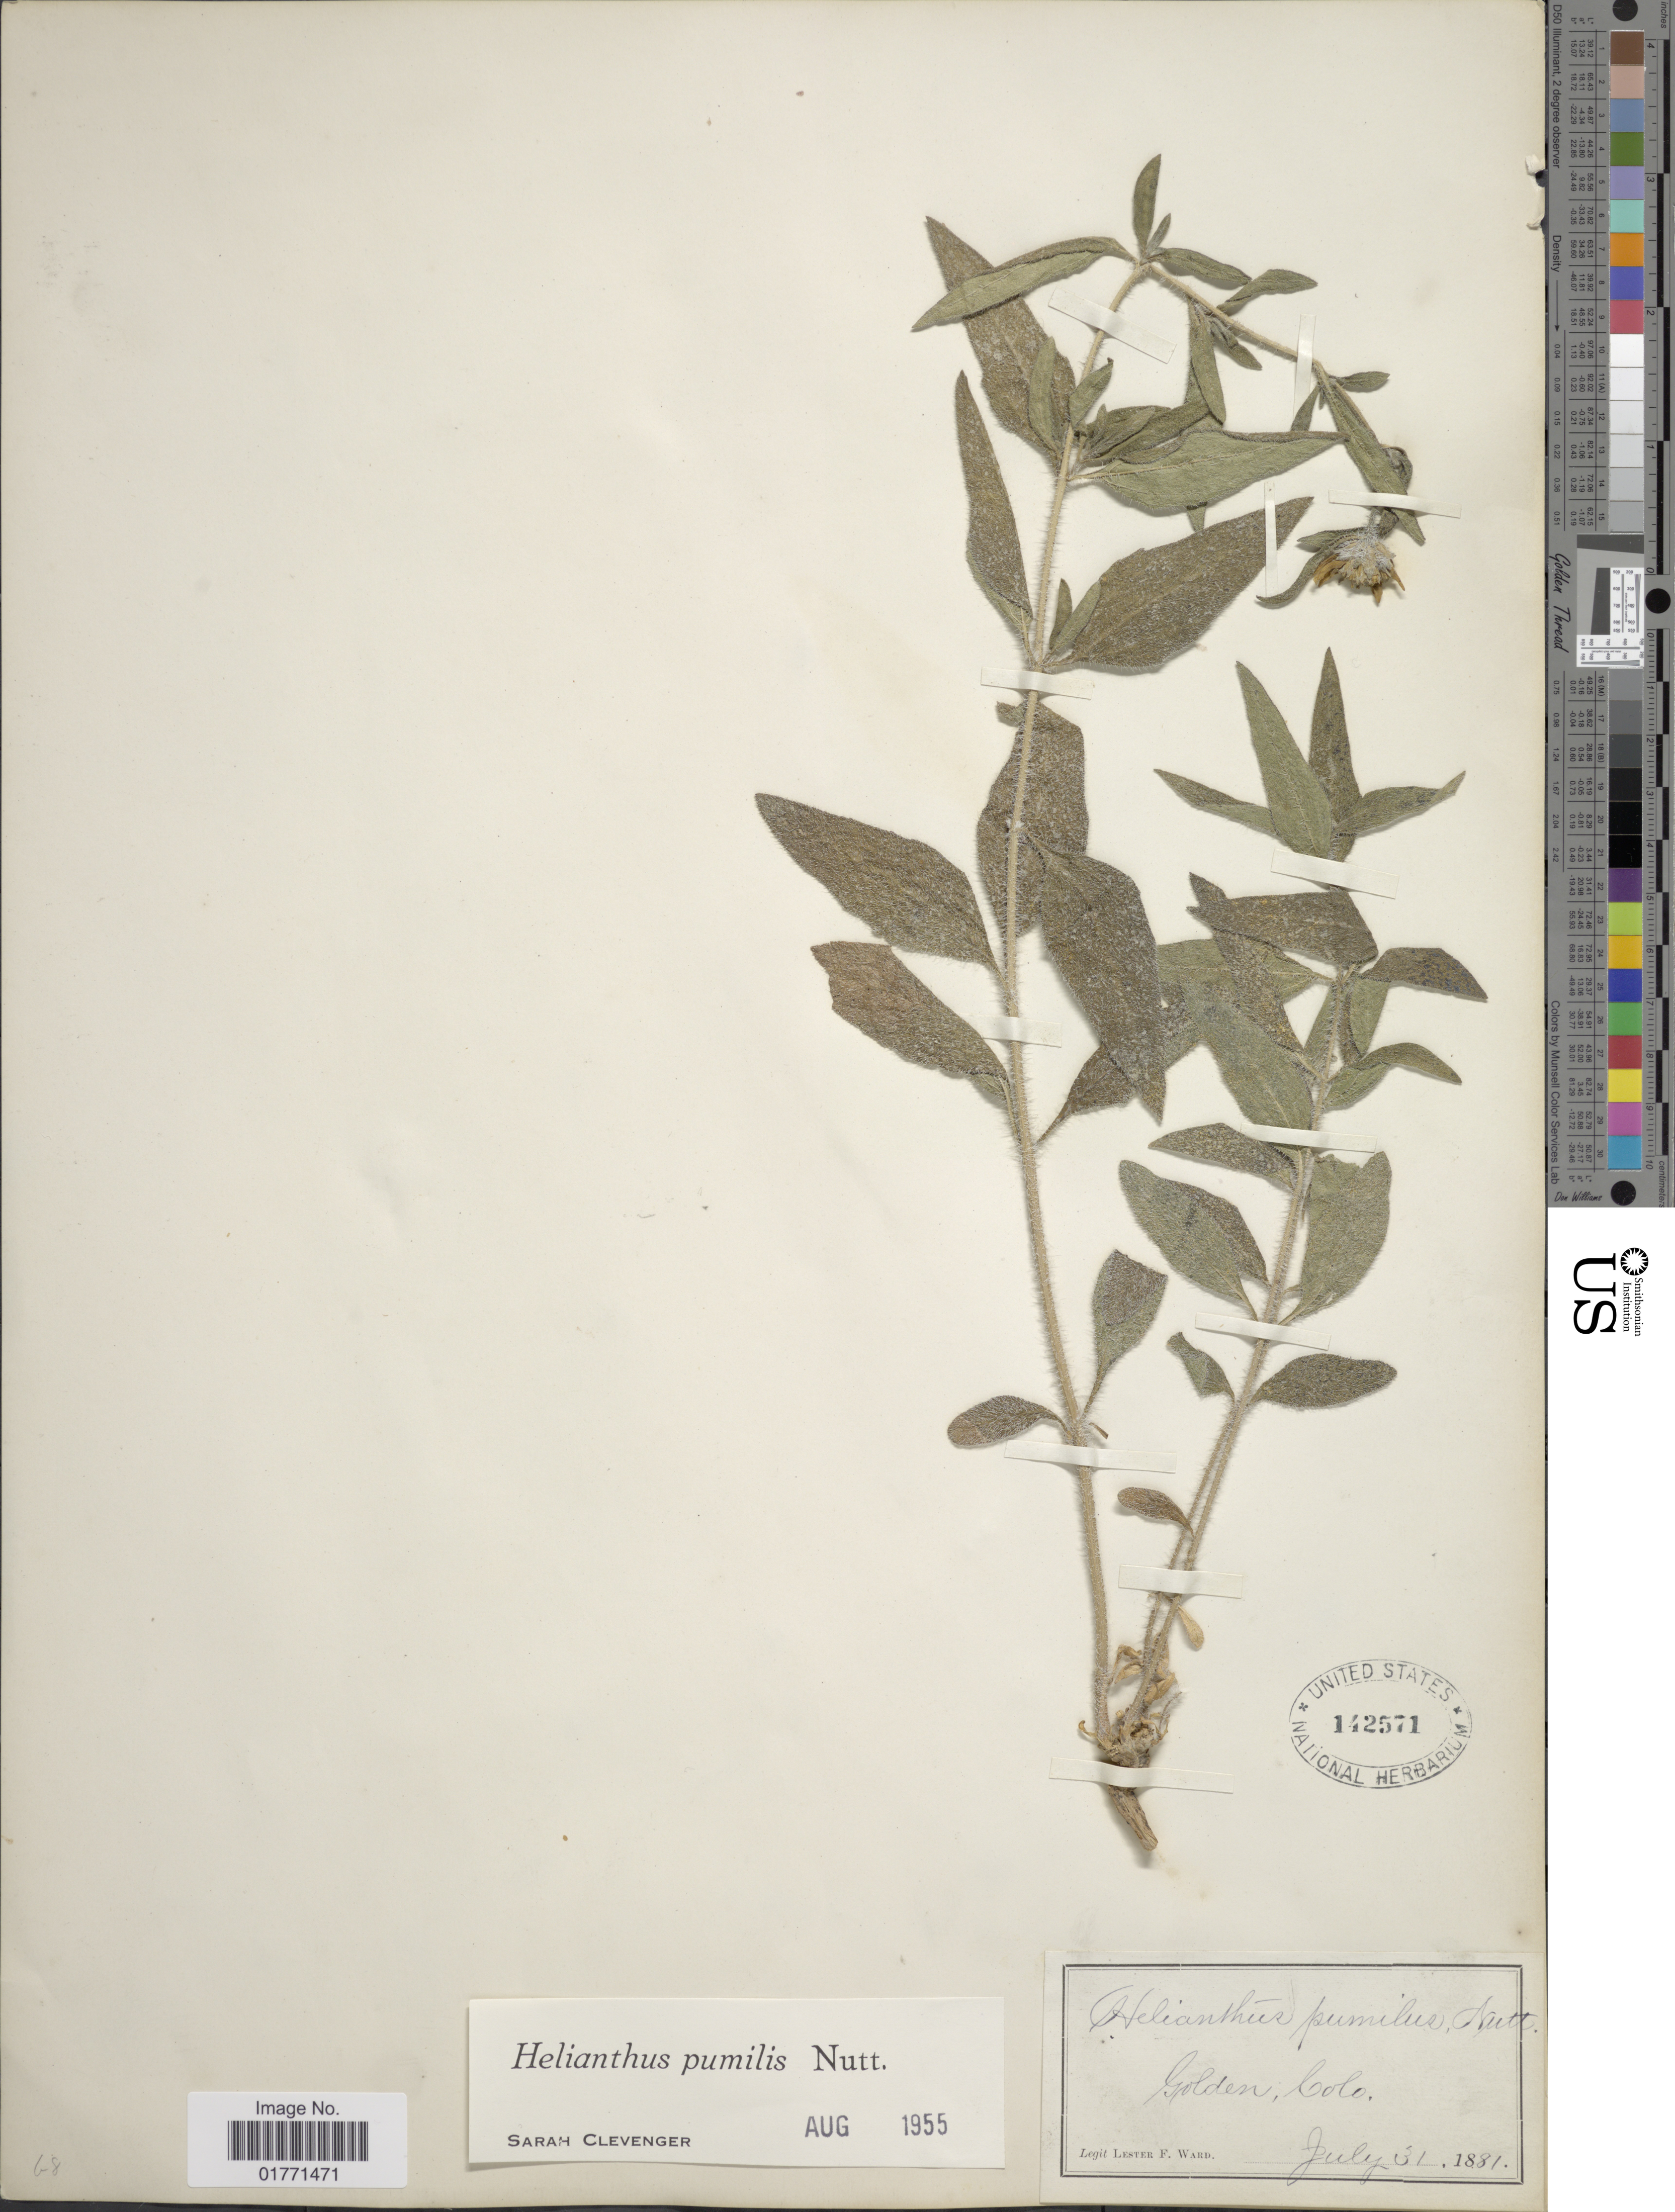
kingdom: Plantae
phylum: Tracheophyta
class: Magnoliopsida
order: Asterales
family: Asteraceae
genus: Helianthus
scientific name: Helianthus pumilis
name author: Nutt.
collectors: L. F. Ward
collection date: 1881-07-31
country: United States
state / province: Colorado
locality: Goldon, Colo.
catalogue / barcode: US 142571